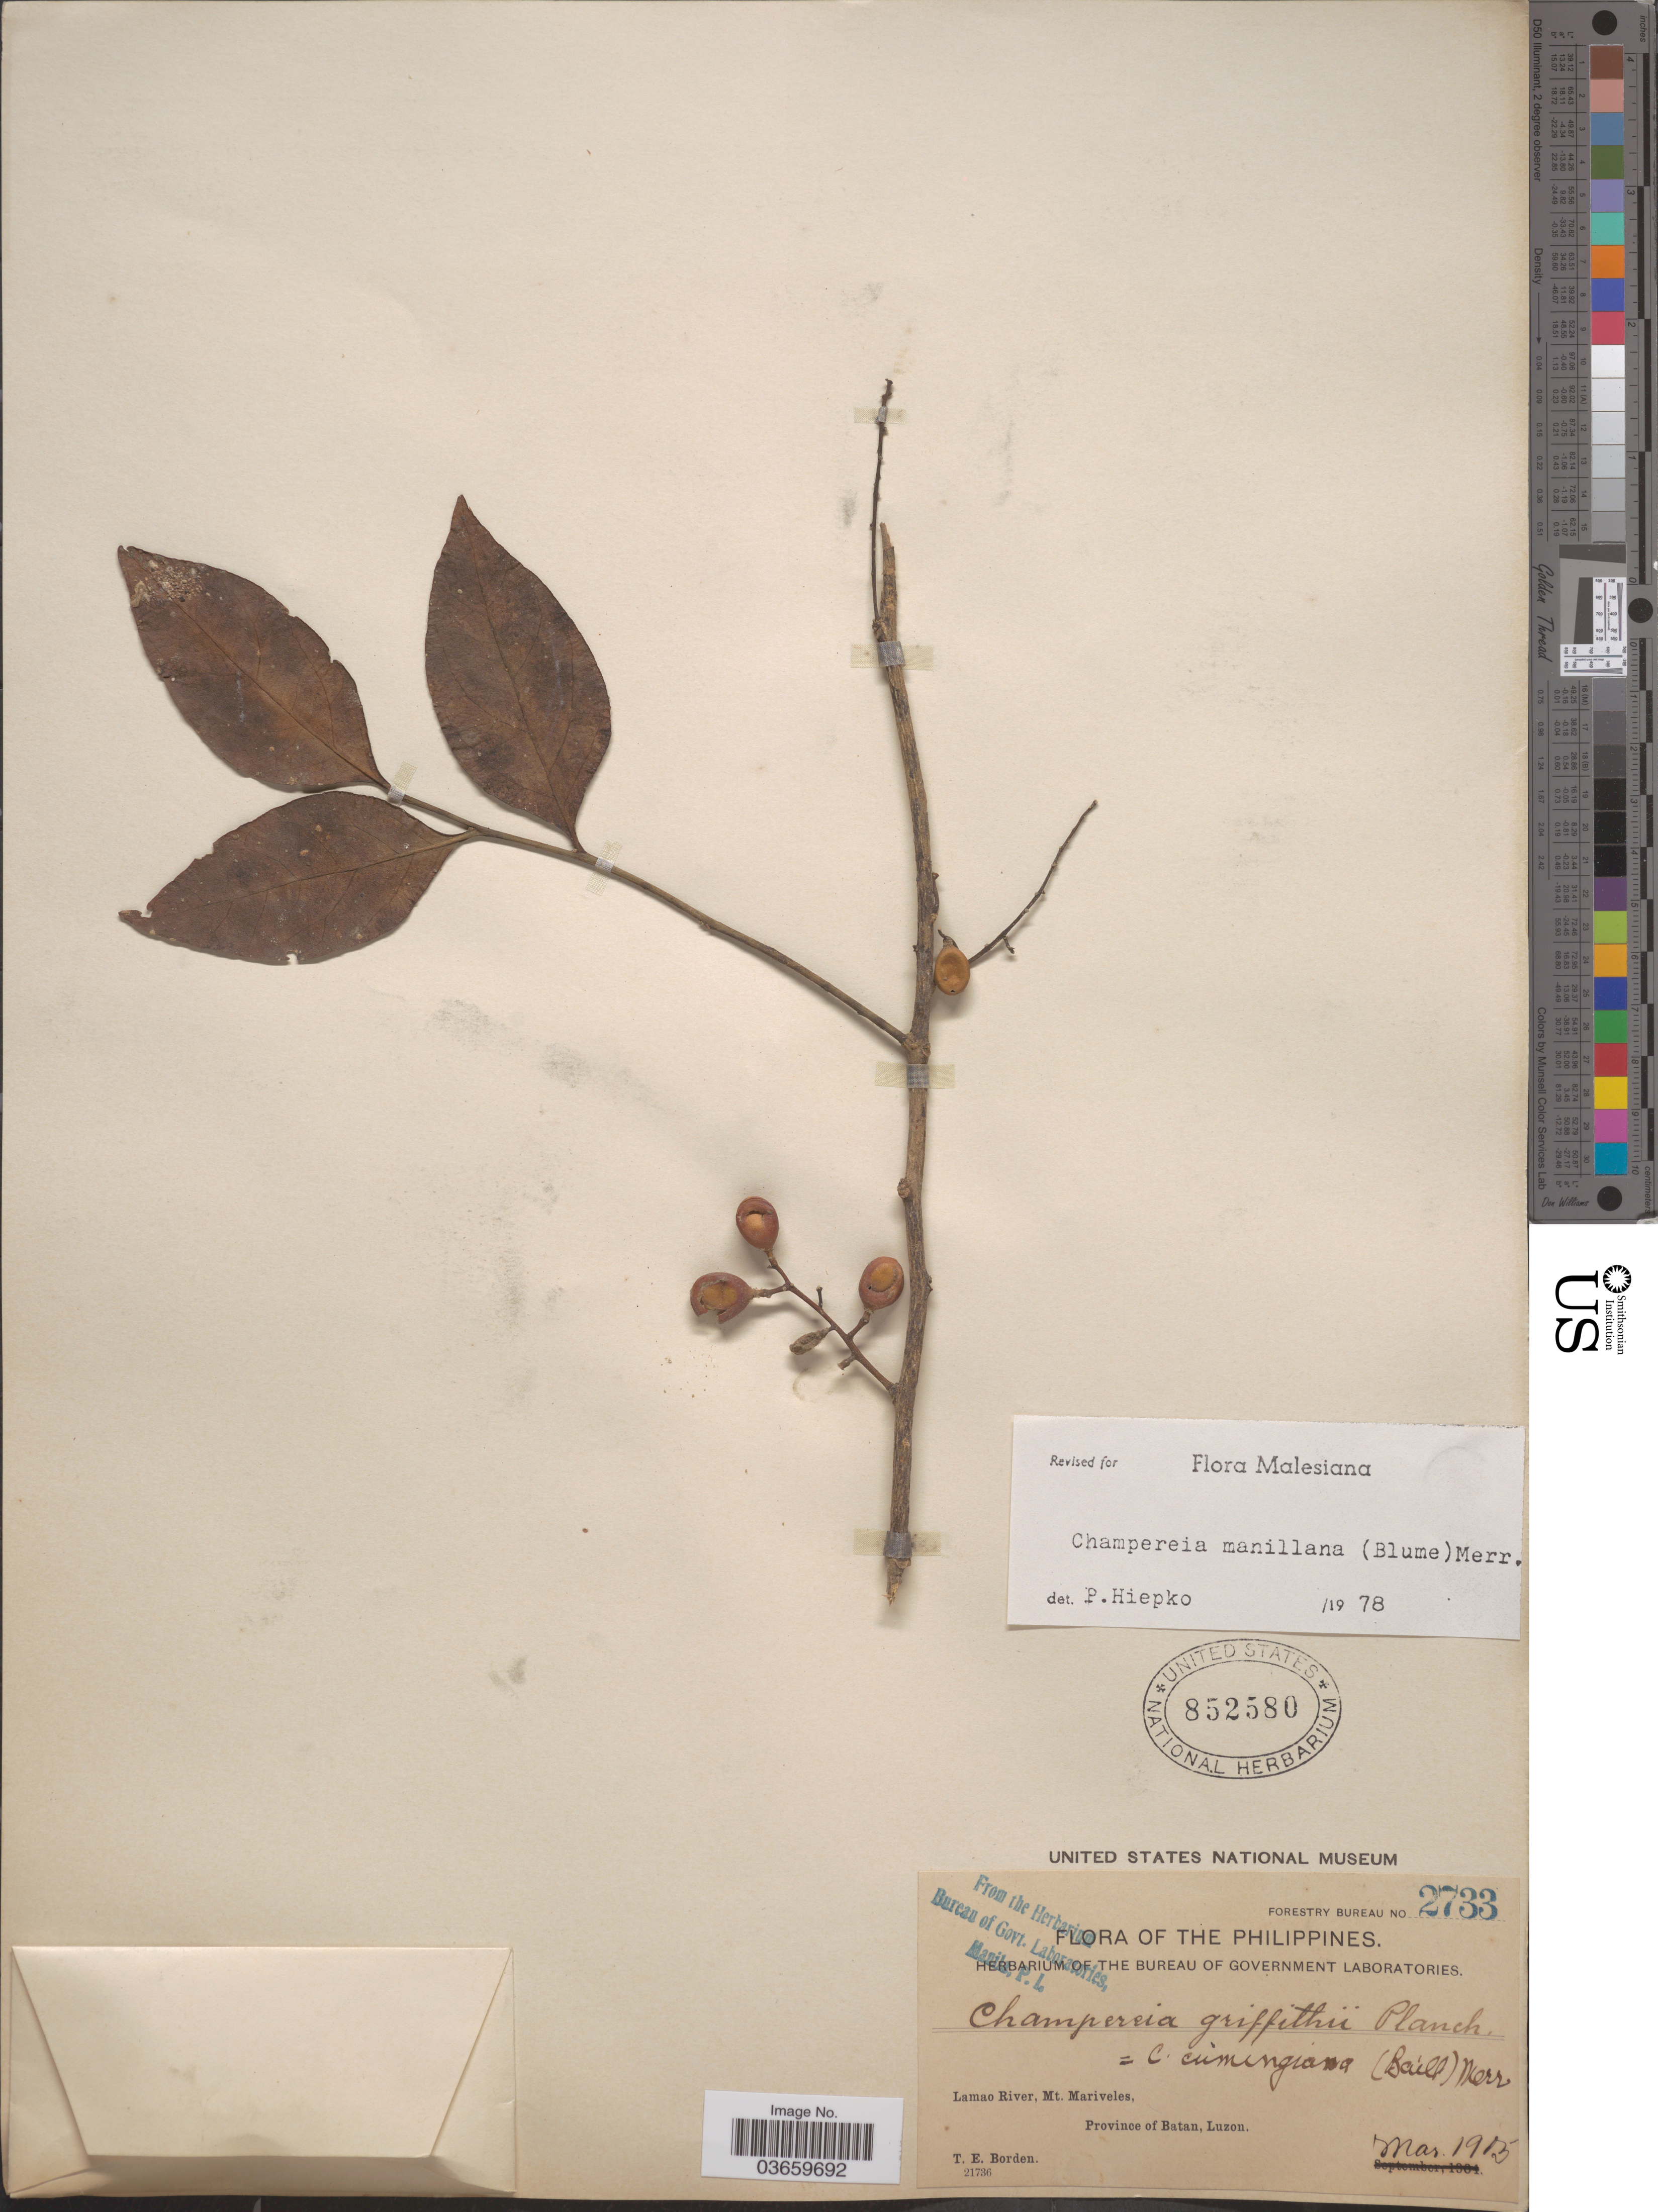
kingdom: Plantae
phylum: Tracheophyta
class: Magnoliopsida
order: Santalales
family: Opiliaceae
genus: Champereia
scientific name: Champereia manillana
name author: (Blume) Merr.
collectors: T. E. Borden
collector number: Forestry Bureau 2733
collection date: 1915-03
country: Philippines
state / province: Cagayan Valley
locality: Lamao River, Mt. Mariveles, Province of Batan, Luzon.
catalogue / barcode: US 852580